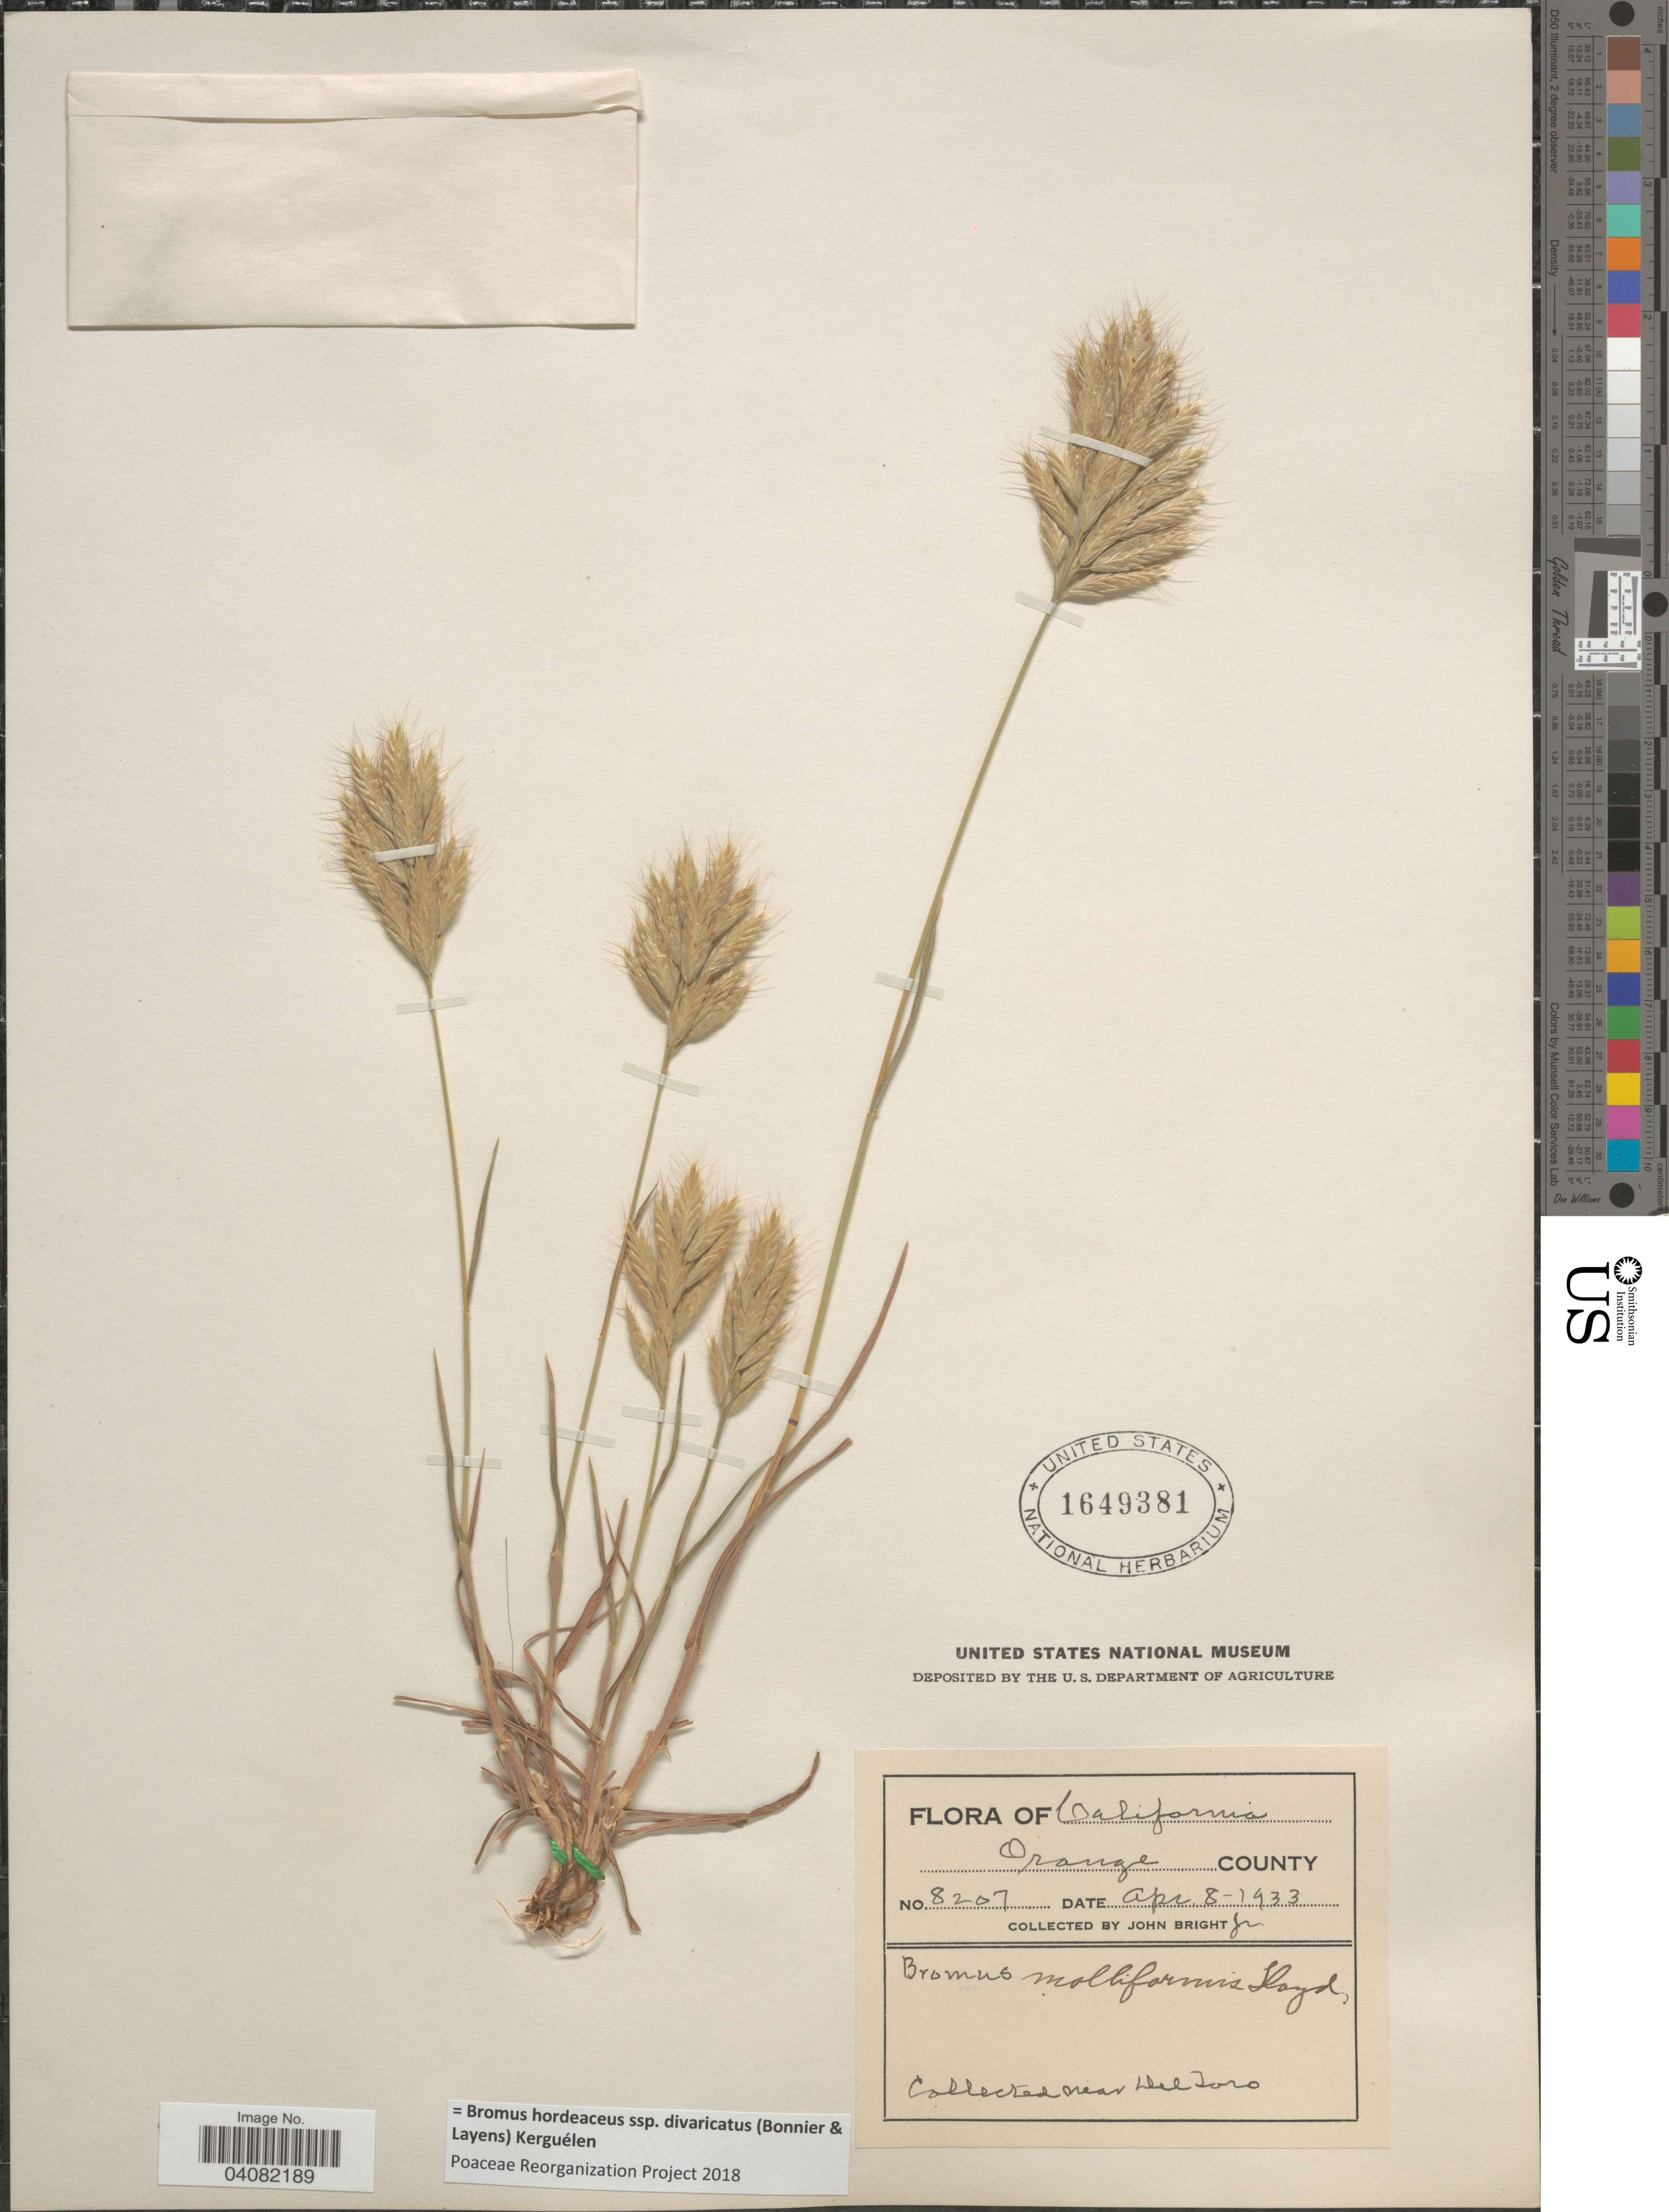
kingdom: Plantae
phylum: Tracheophyta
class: Liliopsida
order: Poales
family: Poaceae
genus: Bromus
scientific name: Bromus hordeaceus subsp. divaricatus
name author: (Bonnier & Layens) Kerguélen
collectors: J. Bright Jr.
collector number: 8207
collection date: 1933-04-08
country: United States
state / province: California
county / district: Orange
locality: Orange County. Near Del Toro.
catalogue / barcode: US 1649381